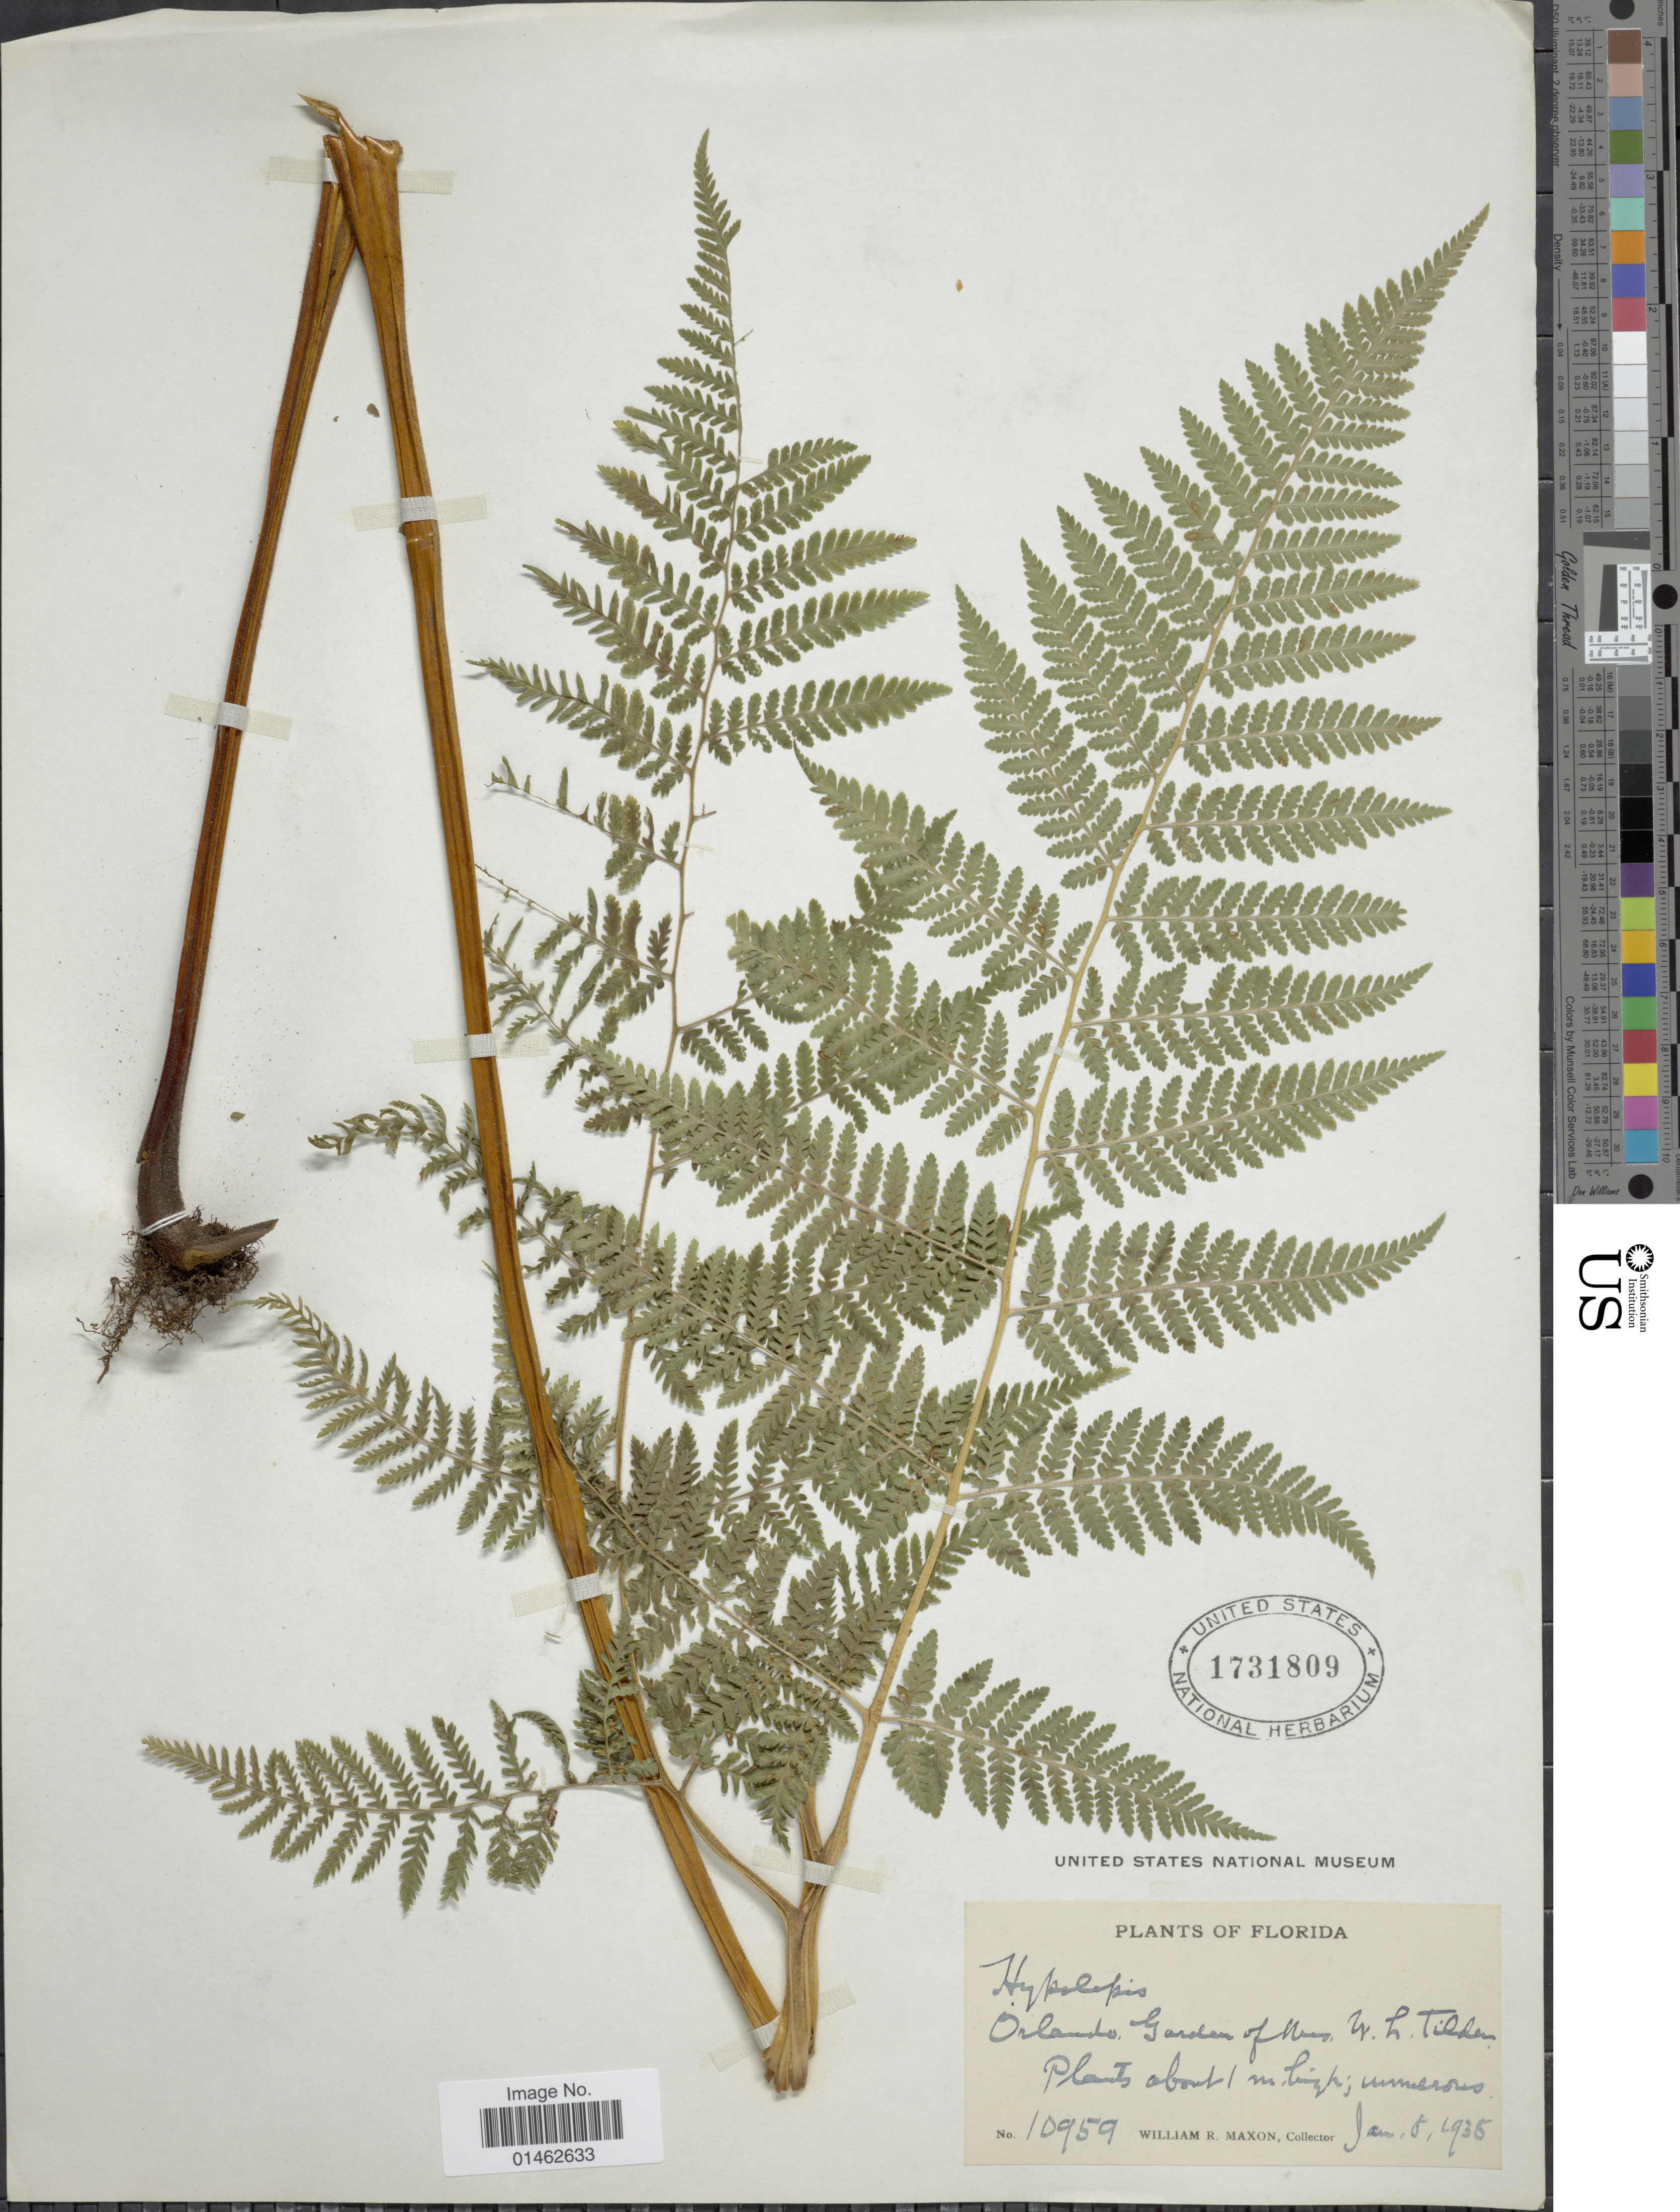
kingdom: Plantae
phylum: Tracheophyta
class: Polypodiopsida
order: Polypodiales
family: Dennstaedtiaceae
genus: Hypolepis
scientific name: Hypolepis repens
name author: (L.) C. Presl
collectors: W. R. Maxon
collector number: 10959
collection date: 1938-01-08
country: United States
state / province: Florida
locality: Orlando, Garden of Mrs W. L. Tilden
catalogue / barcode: US 1731809